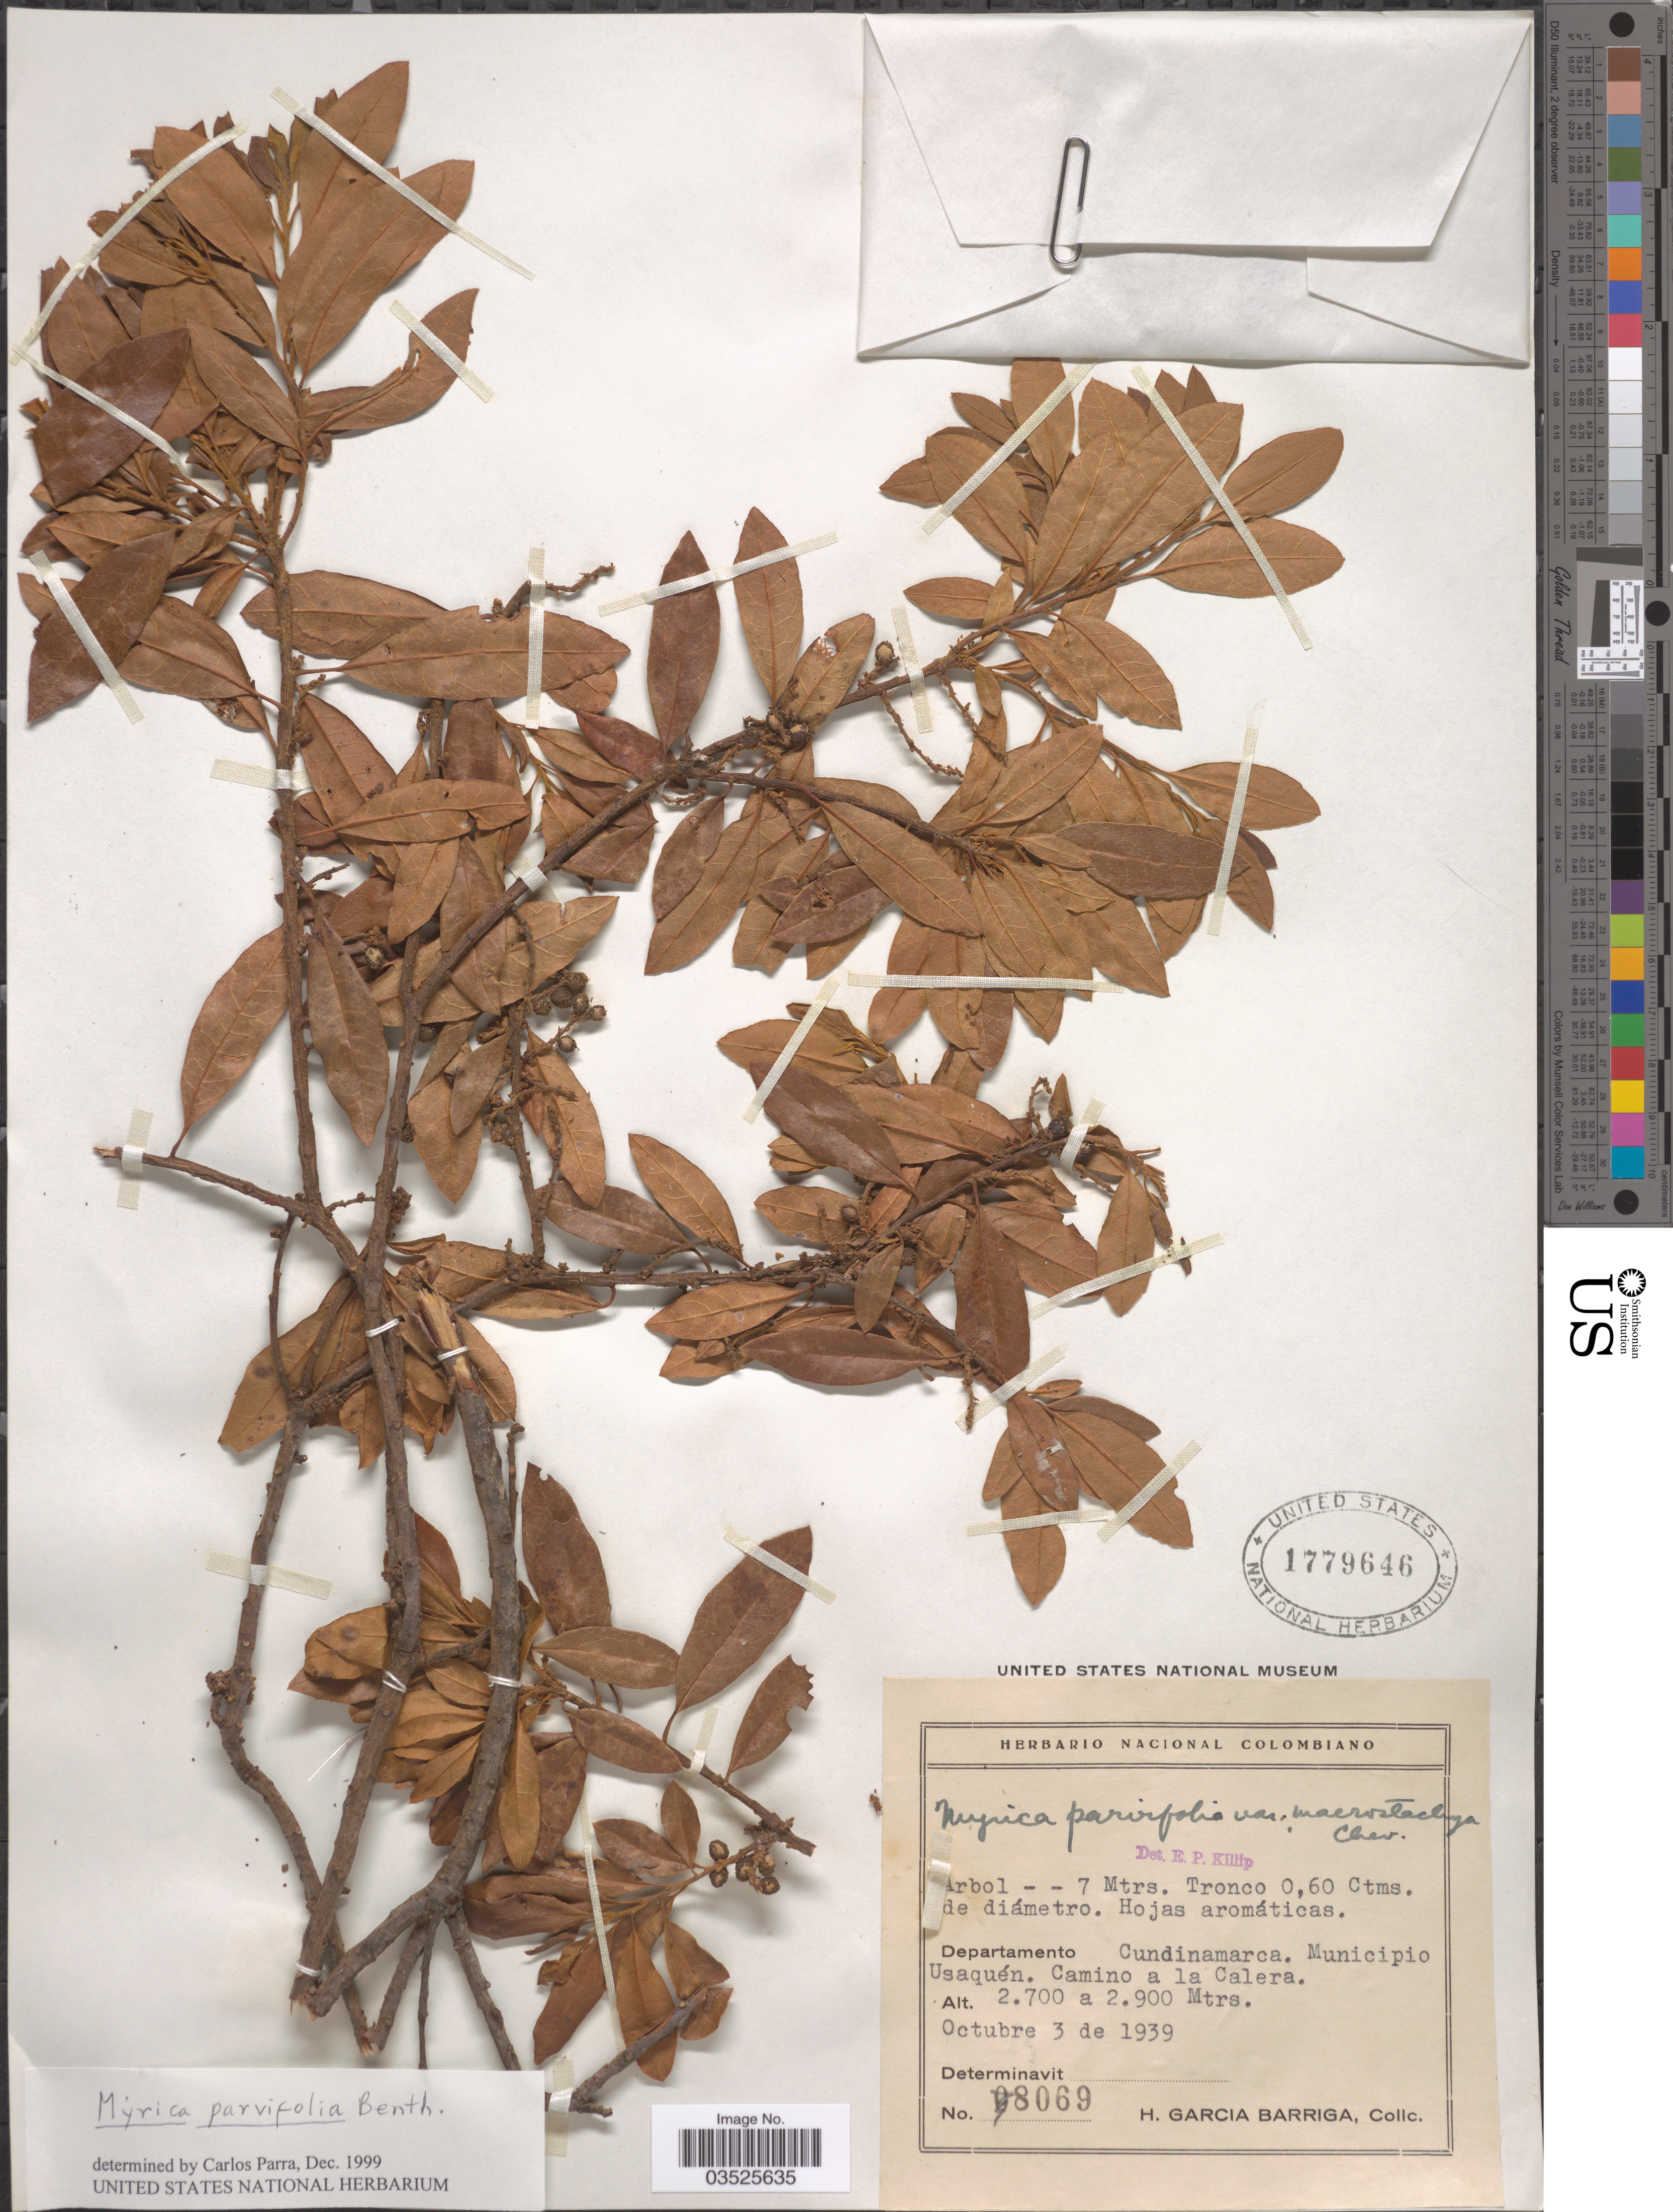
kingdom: Plantae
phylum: Tracheophyta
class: Magnoliopsida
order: Fagales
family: Myricaceae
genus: Morella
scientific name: Morella parvifolia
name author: (Benth.) Parra-Os.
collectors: H. García Barriga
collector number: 8069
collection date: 1939-10-03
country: Colombia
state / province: Cundinamarca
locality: Departamento Cundinamarca. Municipio Usaquén. Camino a la Calera.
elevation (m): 2700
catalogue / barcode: US 1779646